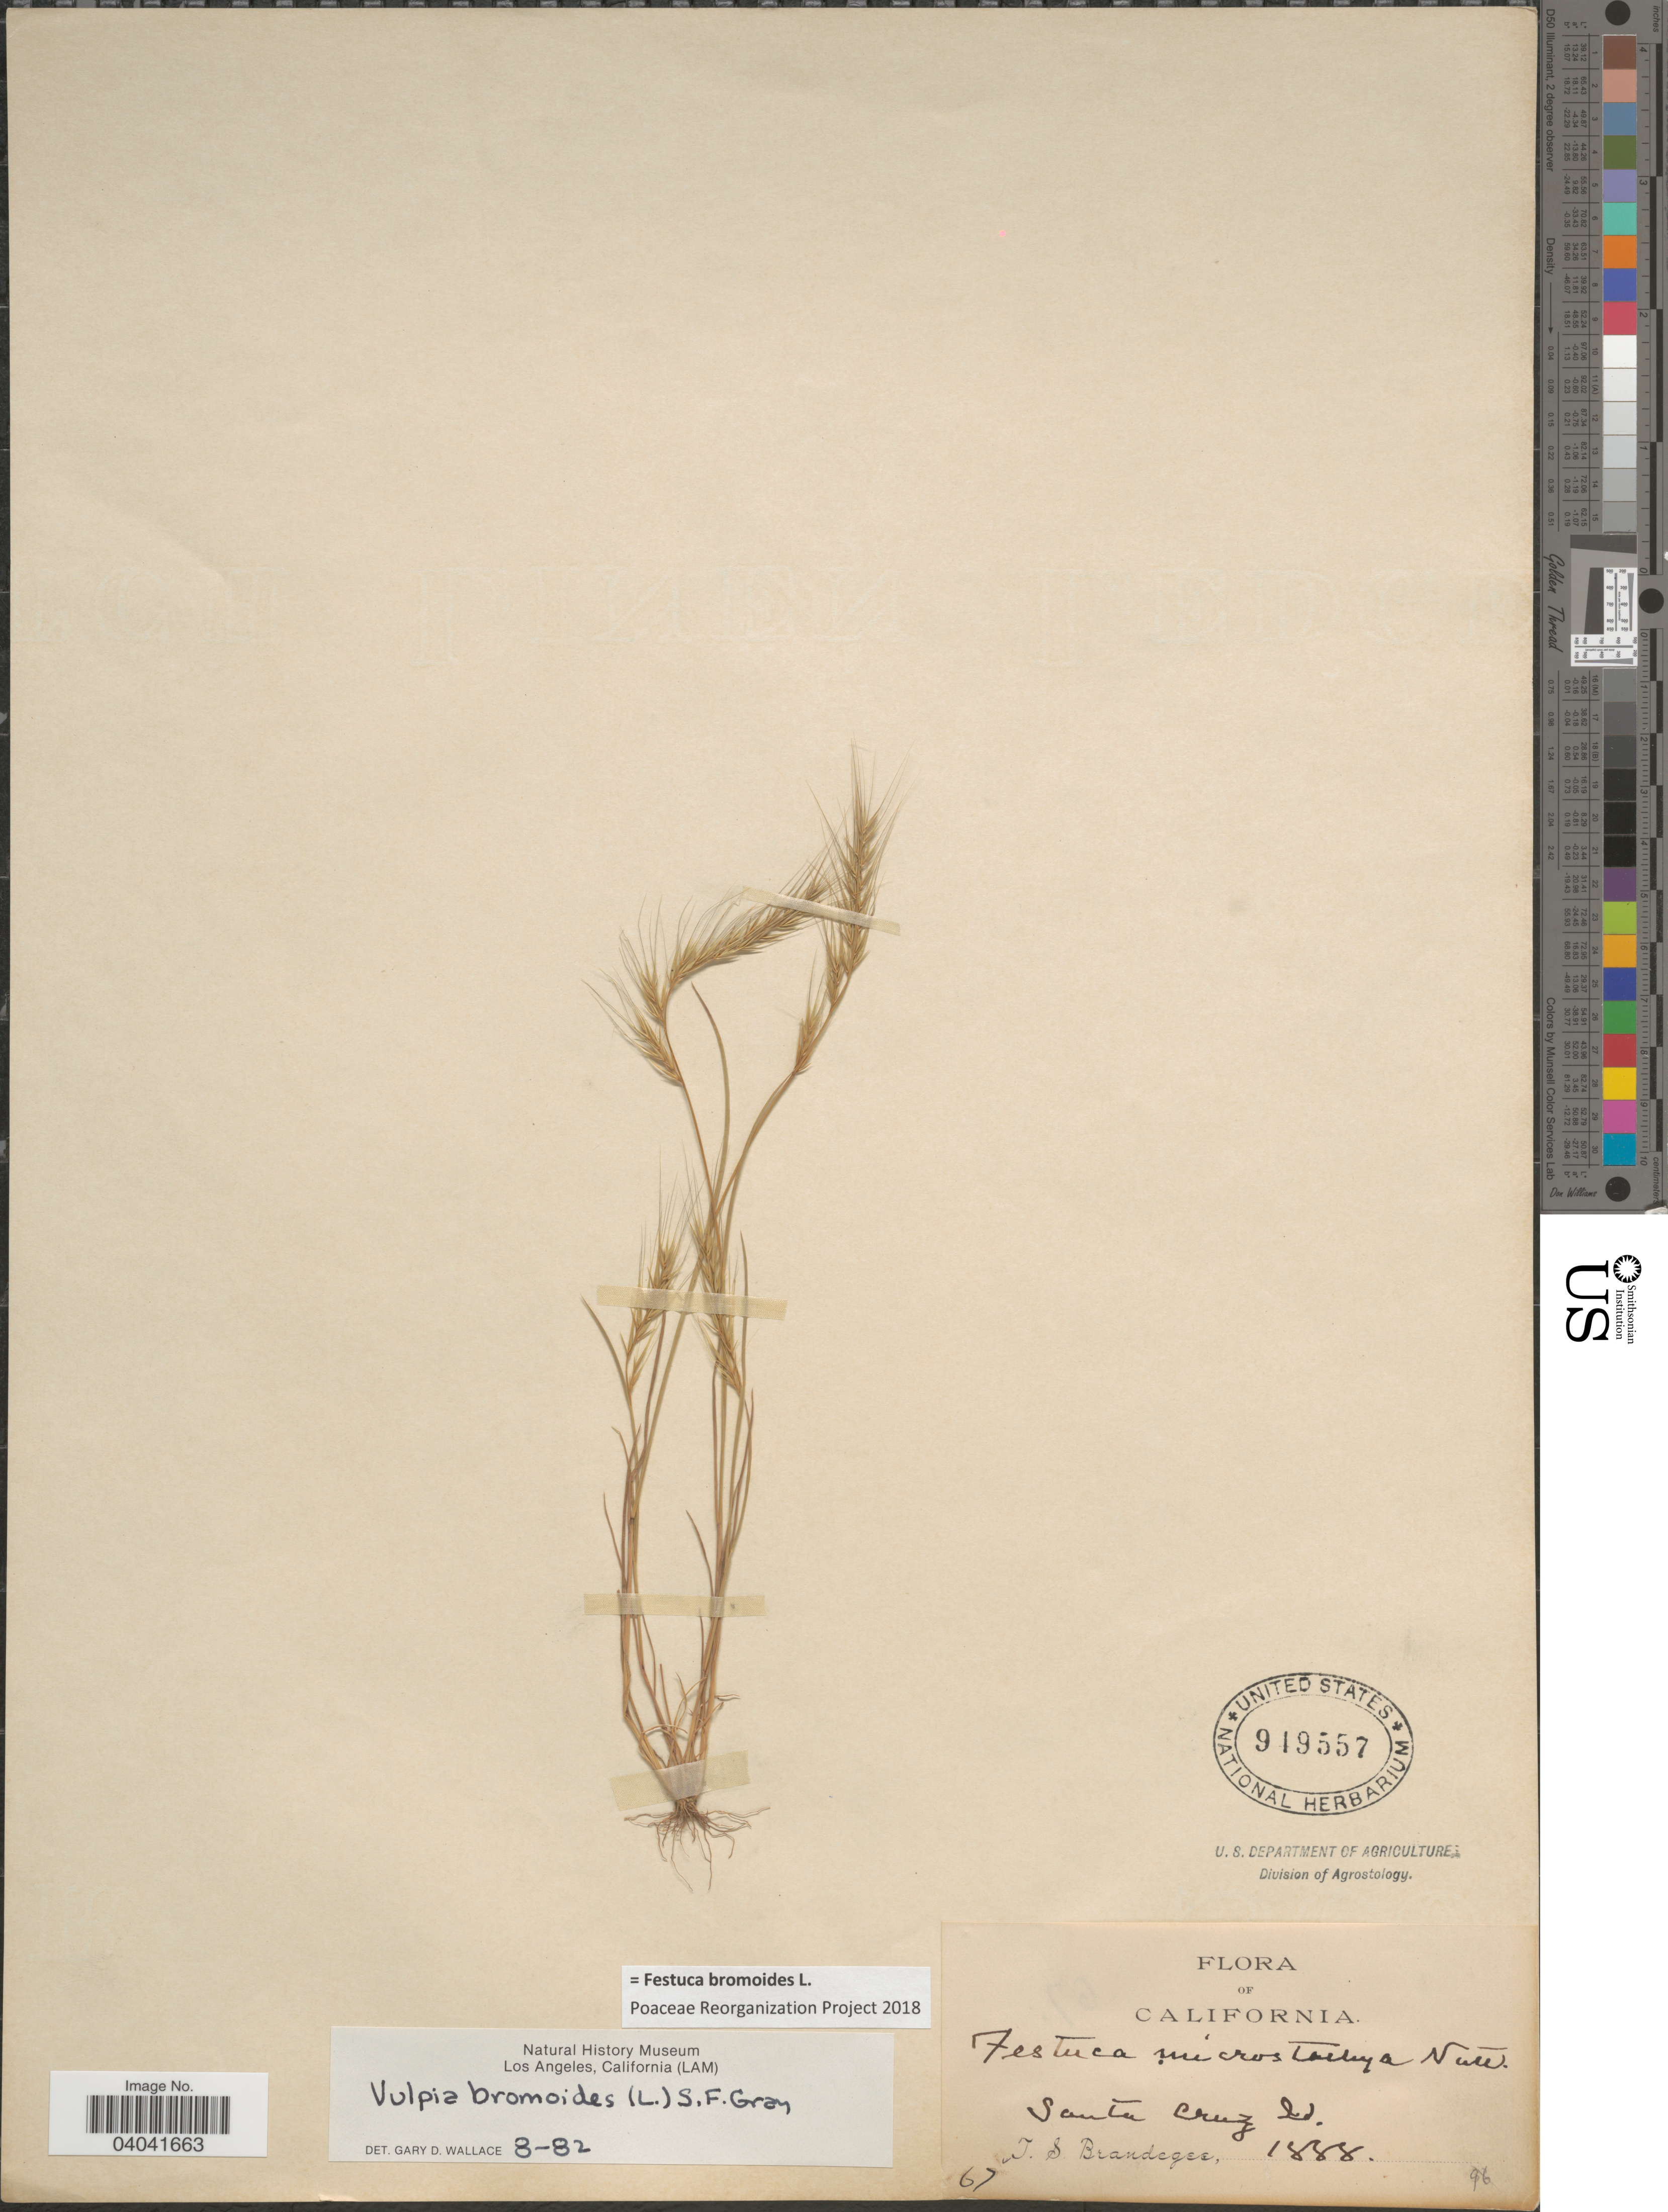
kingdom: Plantae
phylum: Tracheophyta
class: Liliopsida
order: Poales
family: Poaceae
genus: Festuca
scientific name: Festuca bromoides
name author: L.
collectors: T. S. Brandegee (herbarium)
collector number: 67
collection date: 1888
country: United States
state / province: California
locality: Santa Cruz Id.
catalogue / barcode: US 949557